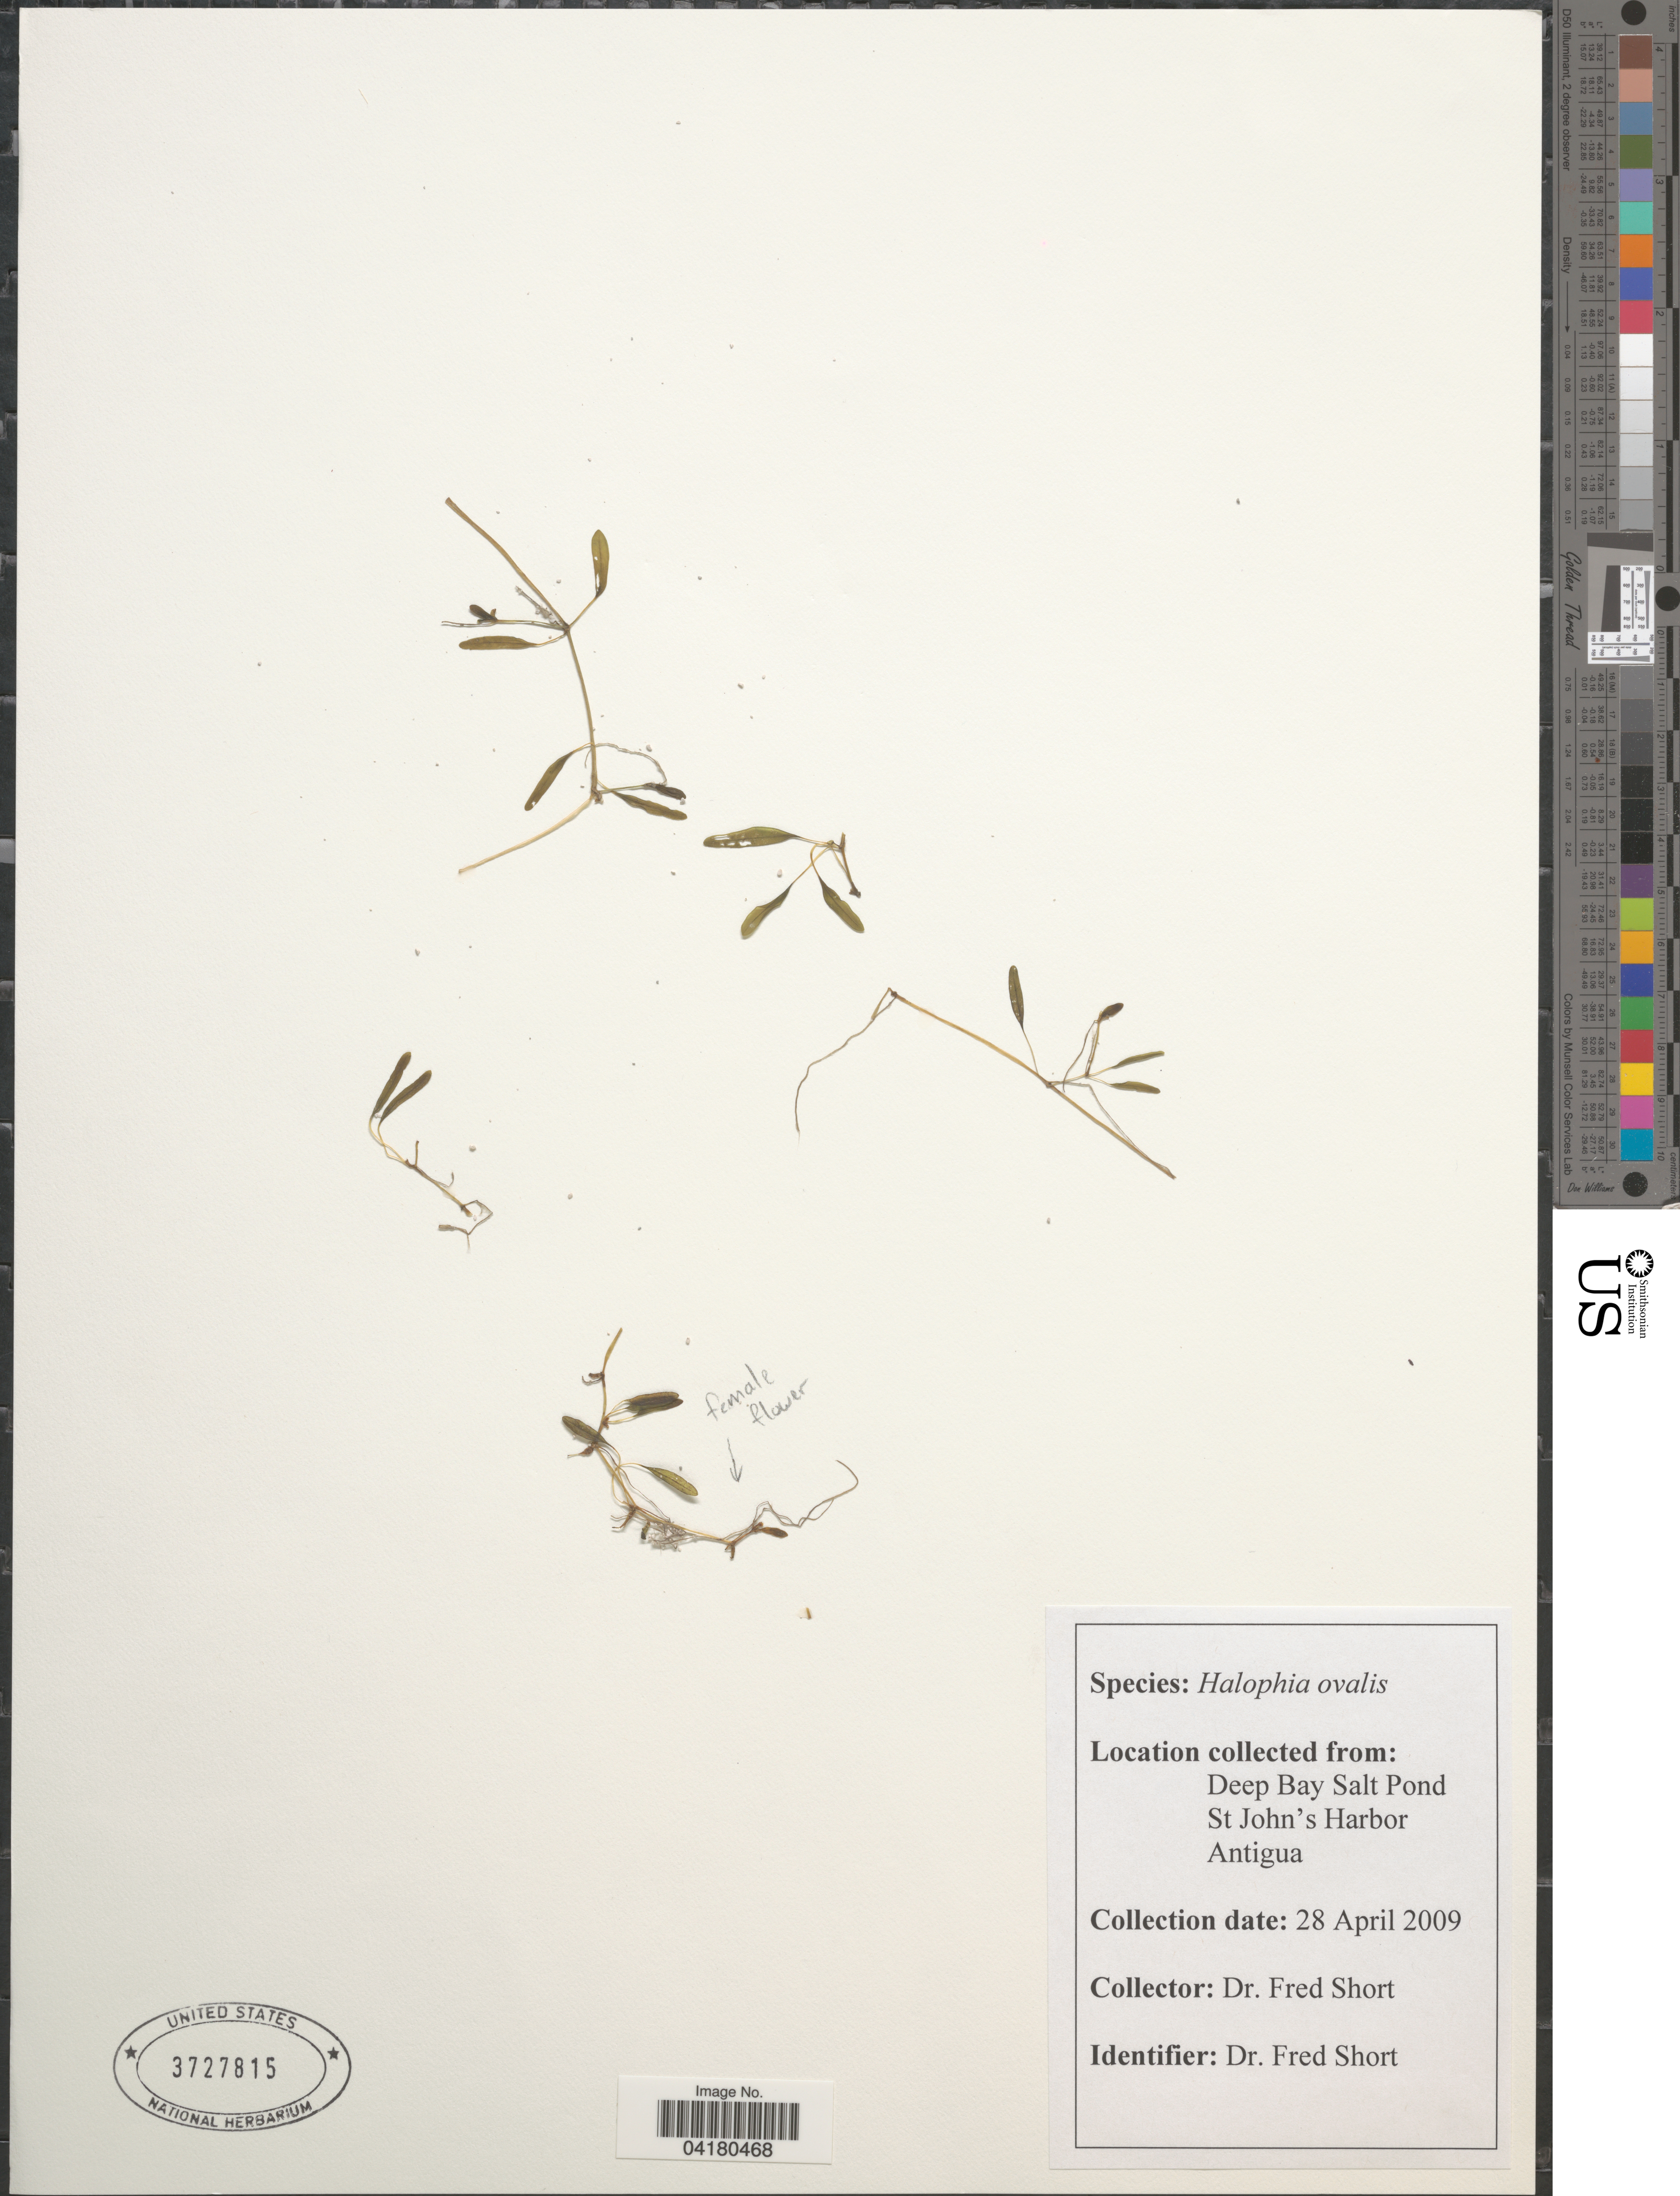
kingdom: Plantae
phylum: Tracheophyta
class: Liliopsida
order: Alismatales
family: Hydrocharitaceae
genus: Halophila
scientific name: Halophila ovalis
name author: (R. Br.) Hook. f.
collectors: F. Short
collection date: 2009-04-28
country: Antigua and Barbuda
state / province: Saint John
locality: Deep Bay Salt Pond. St John's Harbor. Antigua.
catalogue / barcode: US 3727815